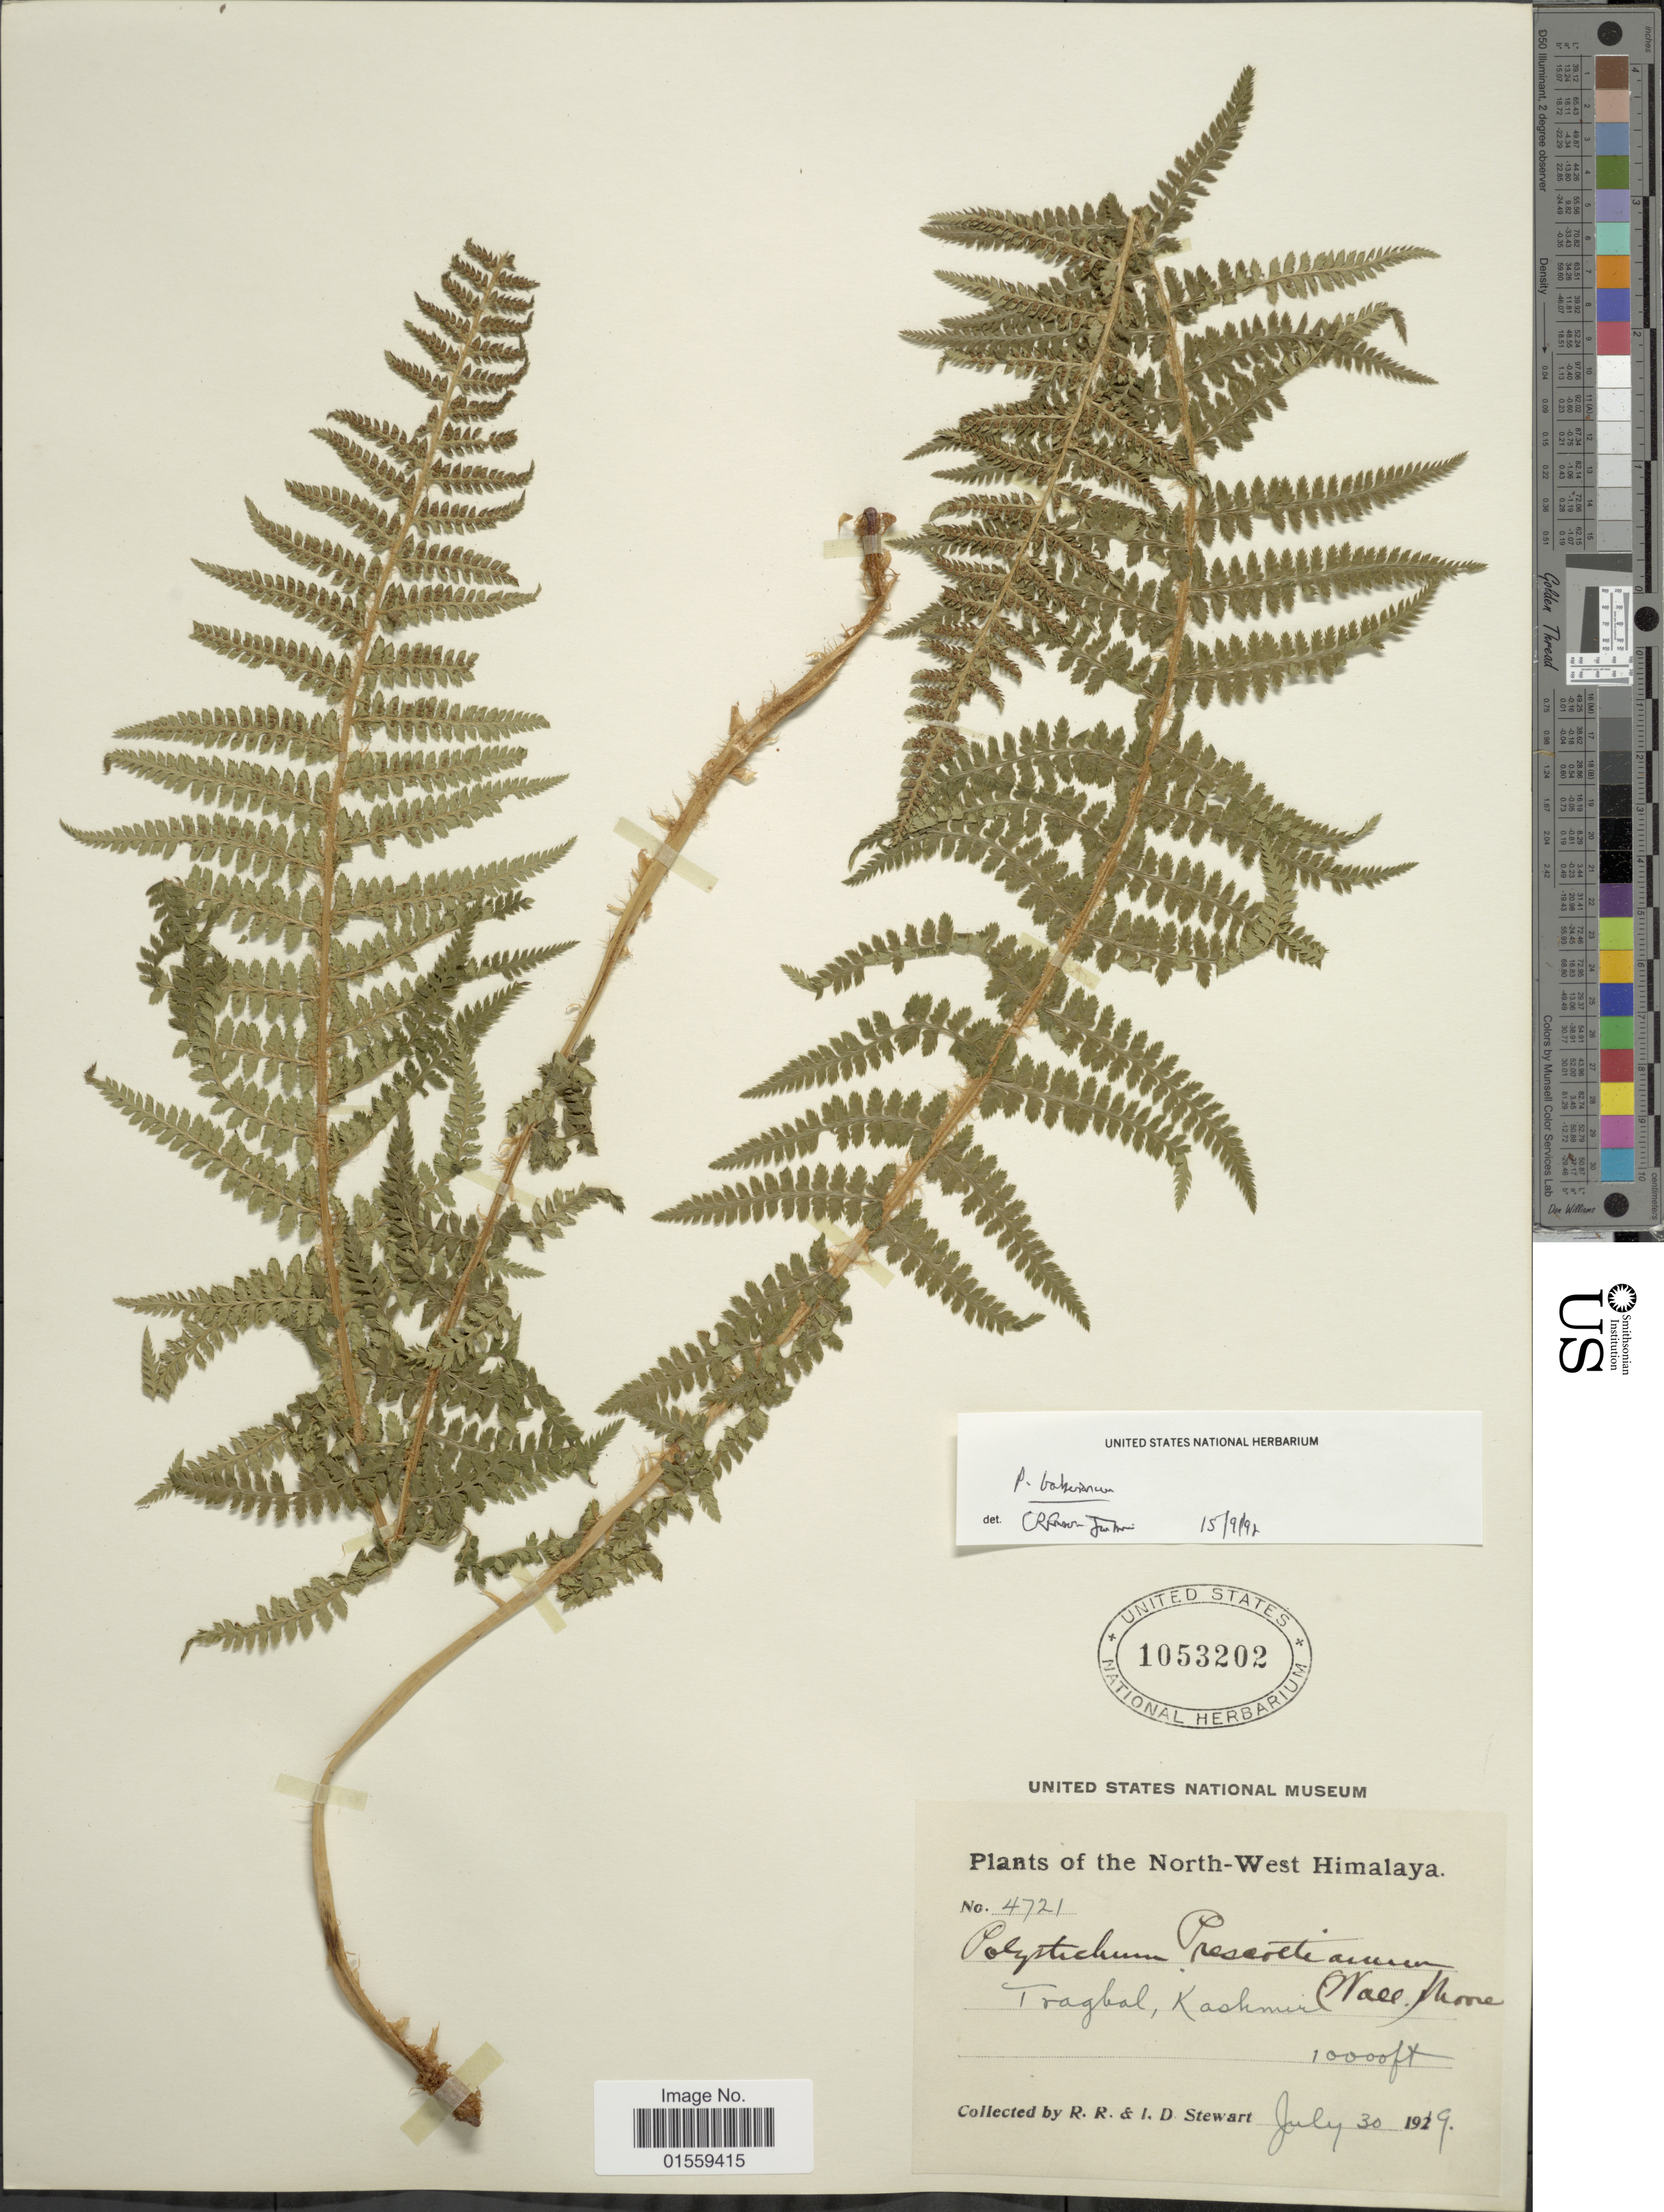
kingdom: Plantae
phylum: Tracheophyta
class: Polypodiopsida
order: Polypodiales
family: Dryopteridaceae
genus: Polystichum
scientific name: Polystichum prescottianum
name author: (Wall. ex Mett.) T. Moore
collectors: R. R. Stewart & I. Stewart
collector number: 4721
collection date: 1919-07-30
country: India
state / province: Jammu and Kashmir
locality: Nort-West Himalaya, Tragbal, Kashmir.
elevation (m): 3048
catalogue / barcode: US 1053202